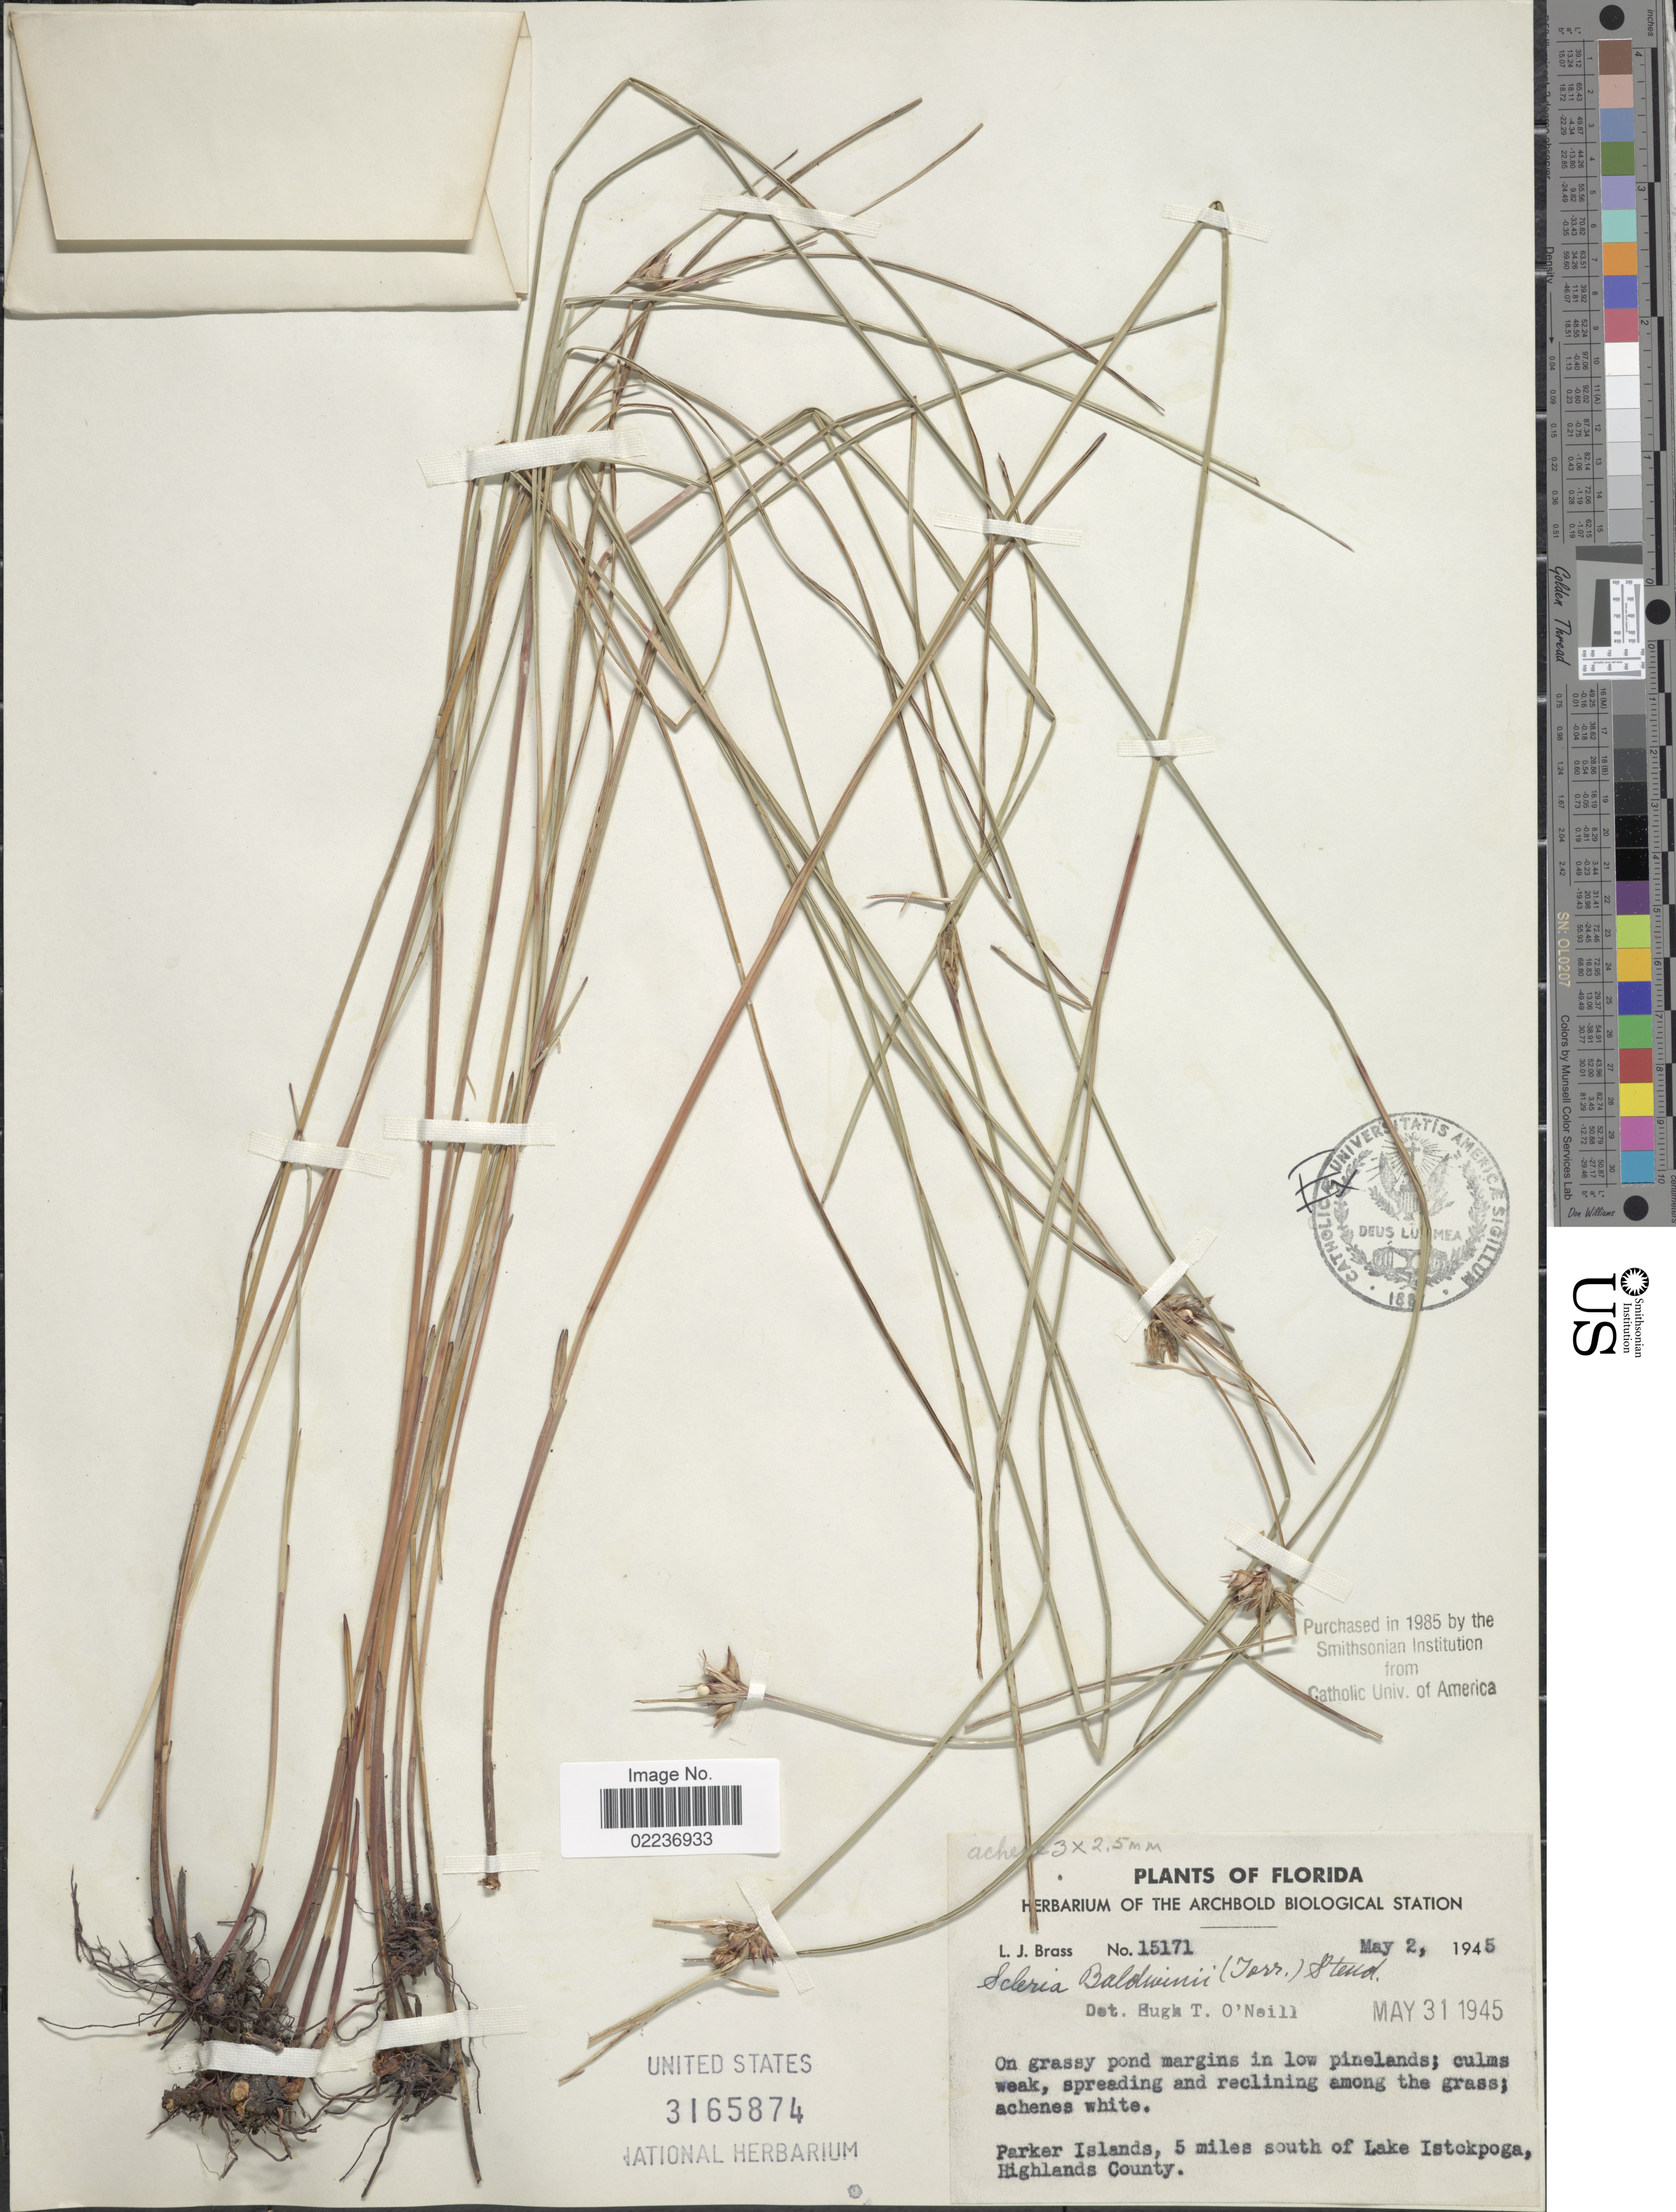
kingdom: Plantae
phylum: Tracheophyta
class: Liliopsida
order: Poales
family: Cyperaceae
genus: Scleria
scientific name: Scleria baldwinii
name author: (Torr.) Steud.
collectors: L. J. Brass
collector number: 15171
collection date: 1945-05-02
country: United States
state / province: Florida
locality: On grassy pond margins in low pinelands; among the grass, Parker Islands, 5 miles south of Lake Istokpoga, Highlands County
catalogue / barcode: US 3165874